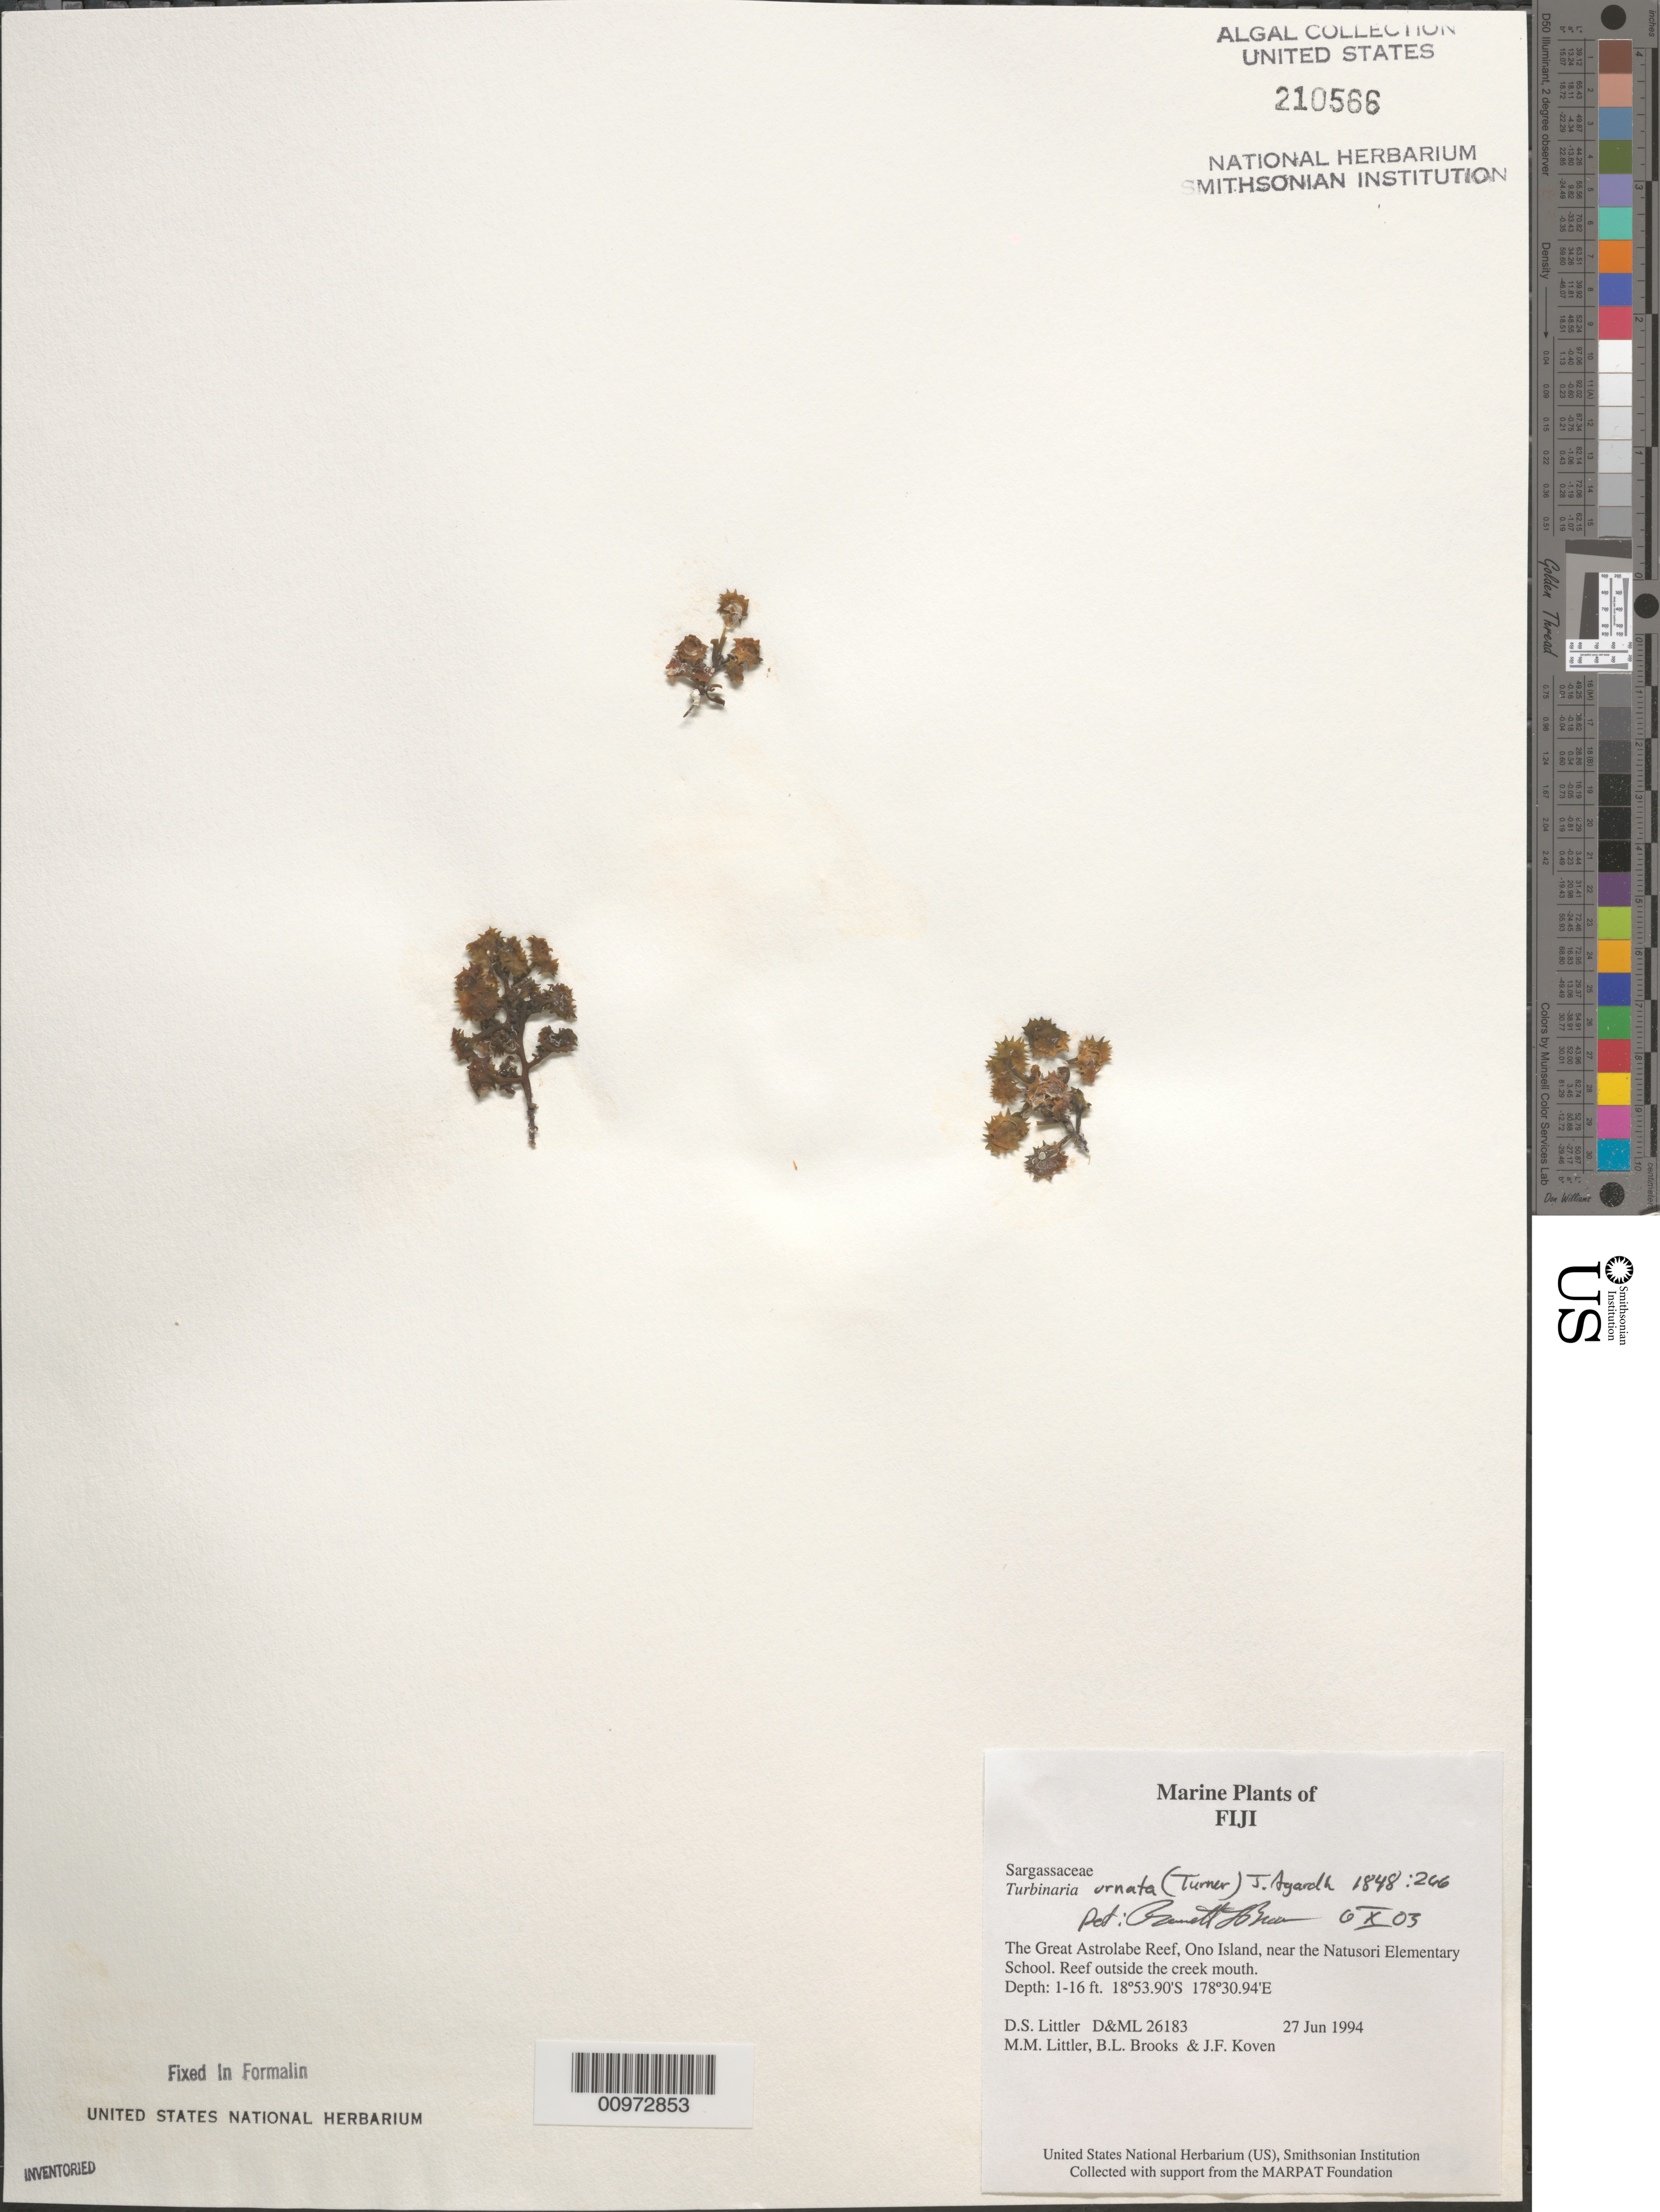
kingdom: Chromista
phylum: Ochrophyta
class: Phaeophyceae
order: Fucales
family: Sargassaceae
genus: Turbinaria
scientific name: Turbinaria ornata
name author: (Turner) J. Agardh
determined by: Brooks, B. L., (BOT), Smithsonian Institution - National Museum of Natural History (UNITED STATES)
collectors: D. S. Littler, M. M. Littler, B. Brooks & J. Koven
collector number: D&ML 26183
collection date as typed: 27 Jun 1994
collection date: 1994-06-27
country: Fiji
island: Ono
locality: Great Astrolabe Reef, near Natusori Elementary School, reef outside the creek mouth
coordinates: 18 53.90'S, 178 30.94'E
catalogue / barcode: US 210566